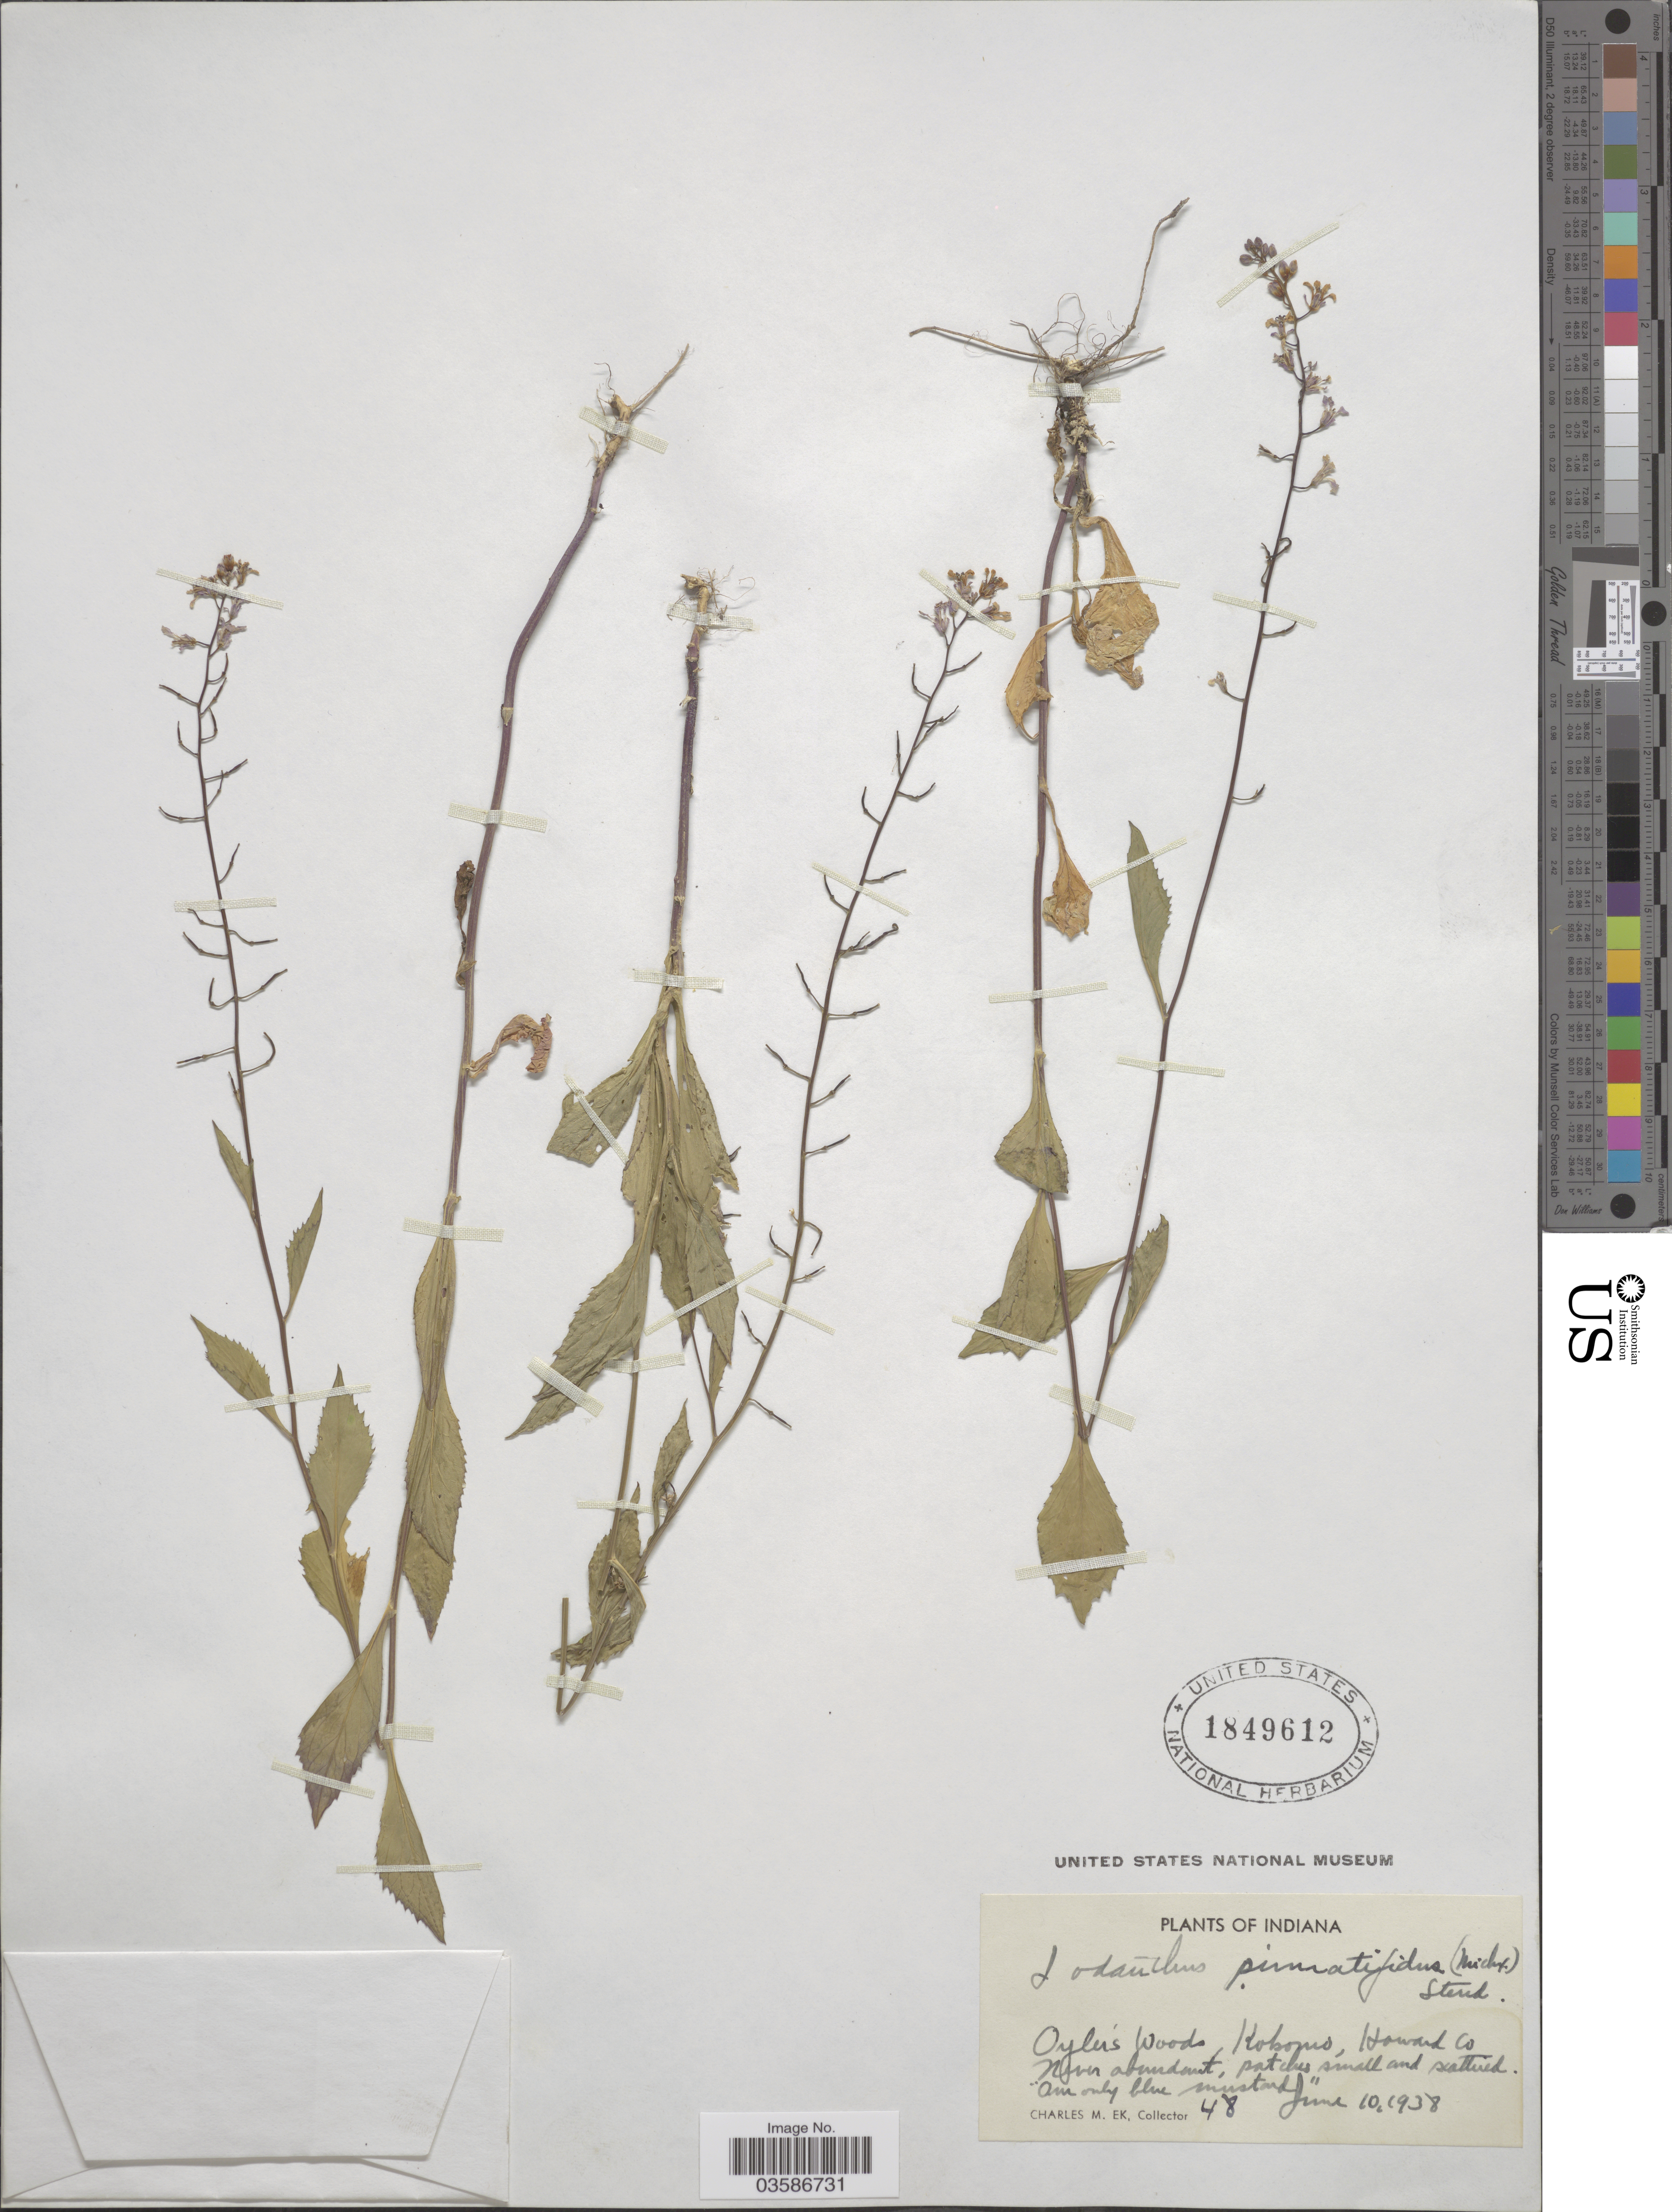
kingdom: Plantae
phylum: Tracheophyta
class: Magnoliopsida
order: Brassicales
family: Brassicaceae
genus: Iodanthus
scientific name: Iodanthus pinnatifidus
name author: (Michx.) Steud.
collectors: C. Ek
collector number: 48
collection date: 1938-06-10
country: United States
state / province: Indiana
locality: Oyler's Woods Kokomo, Howard Co.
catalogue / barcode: US 1849612